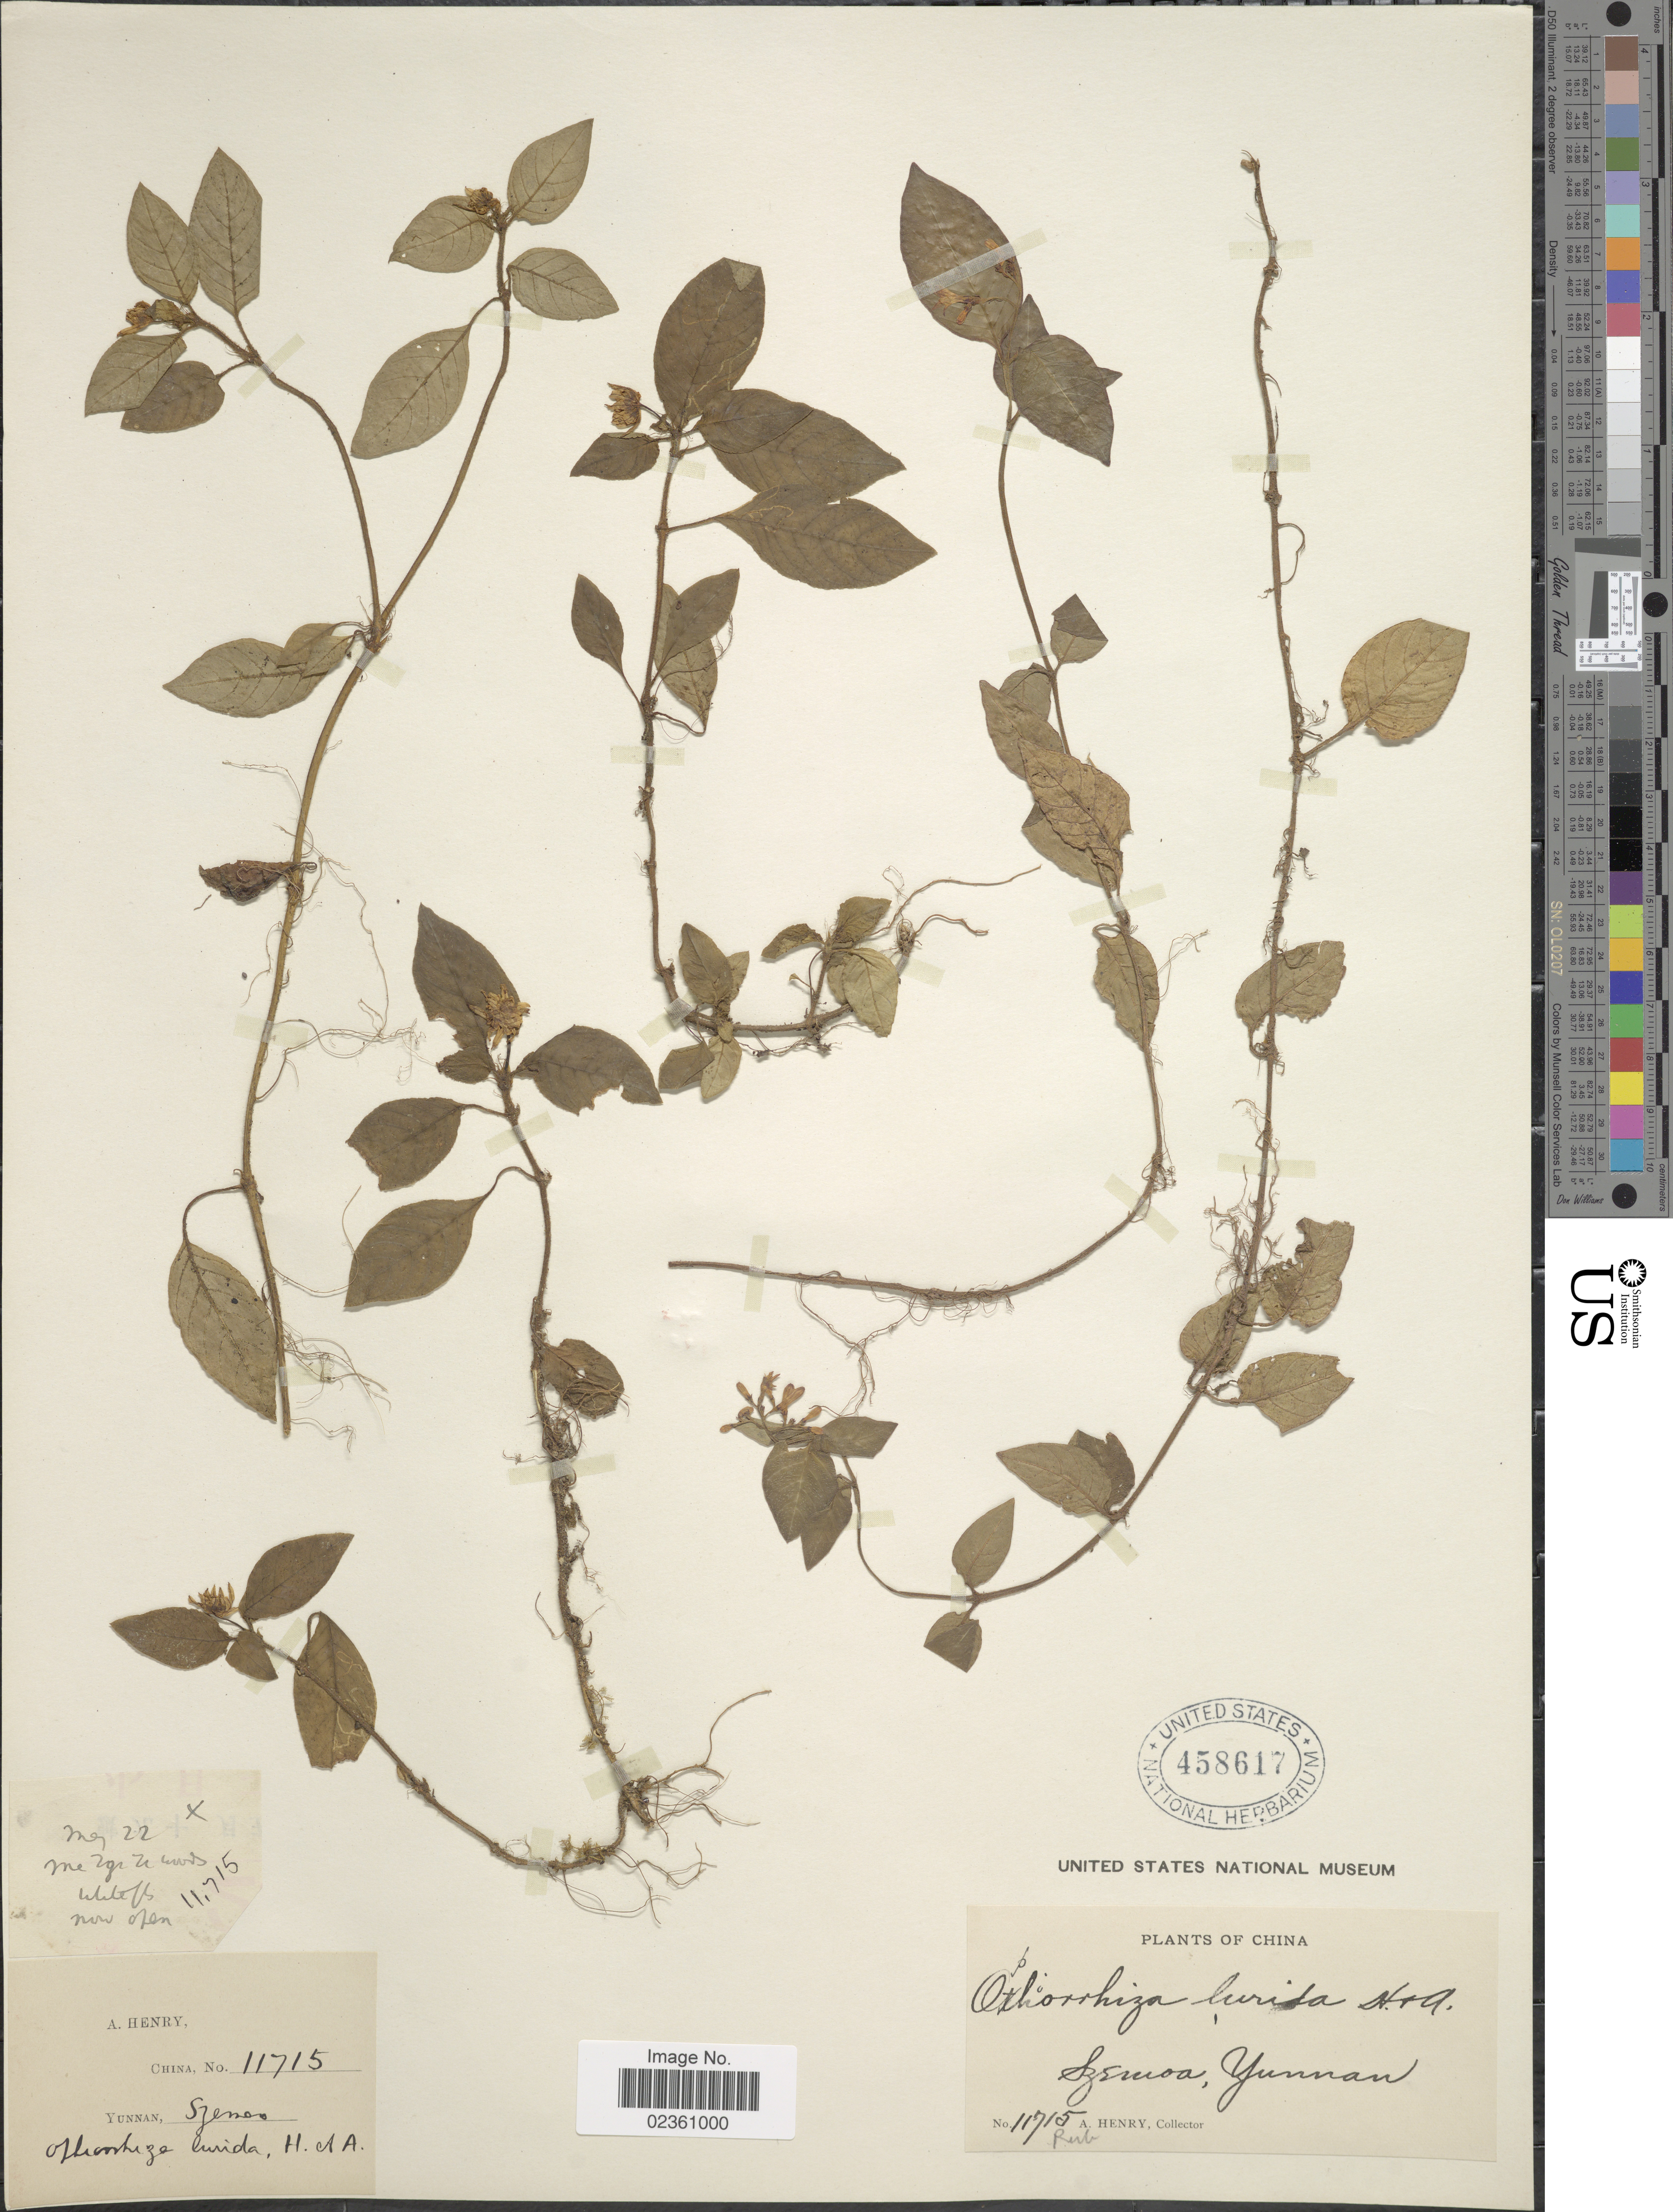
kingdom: Plantae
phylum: Tracheophyta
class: Magnoliopsida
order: Gentianales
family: Rubiaceae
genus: Ophiorrhiza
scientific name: Ophiorrhiza lurida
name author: Hook. f.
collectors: A. Henry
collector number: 11715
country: China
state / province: Yunnan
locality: Szemoa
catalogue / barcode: US 458617